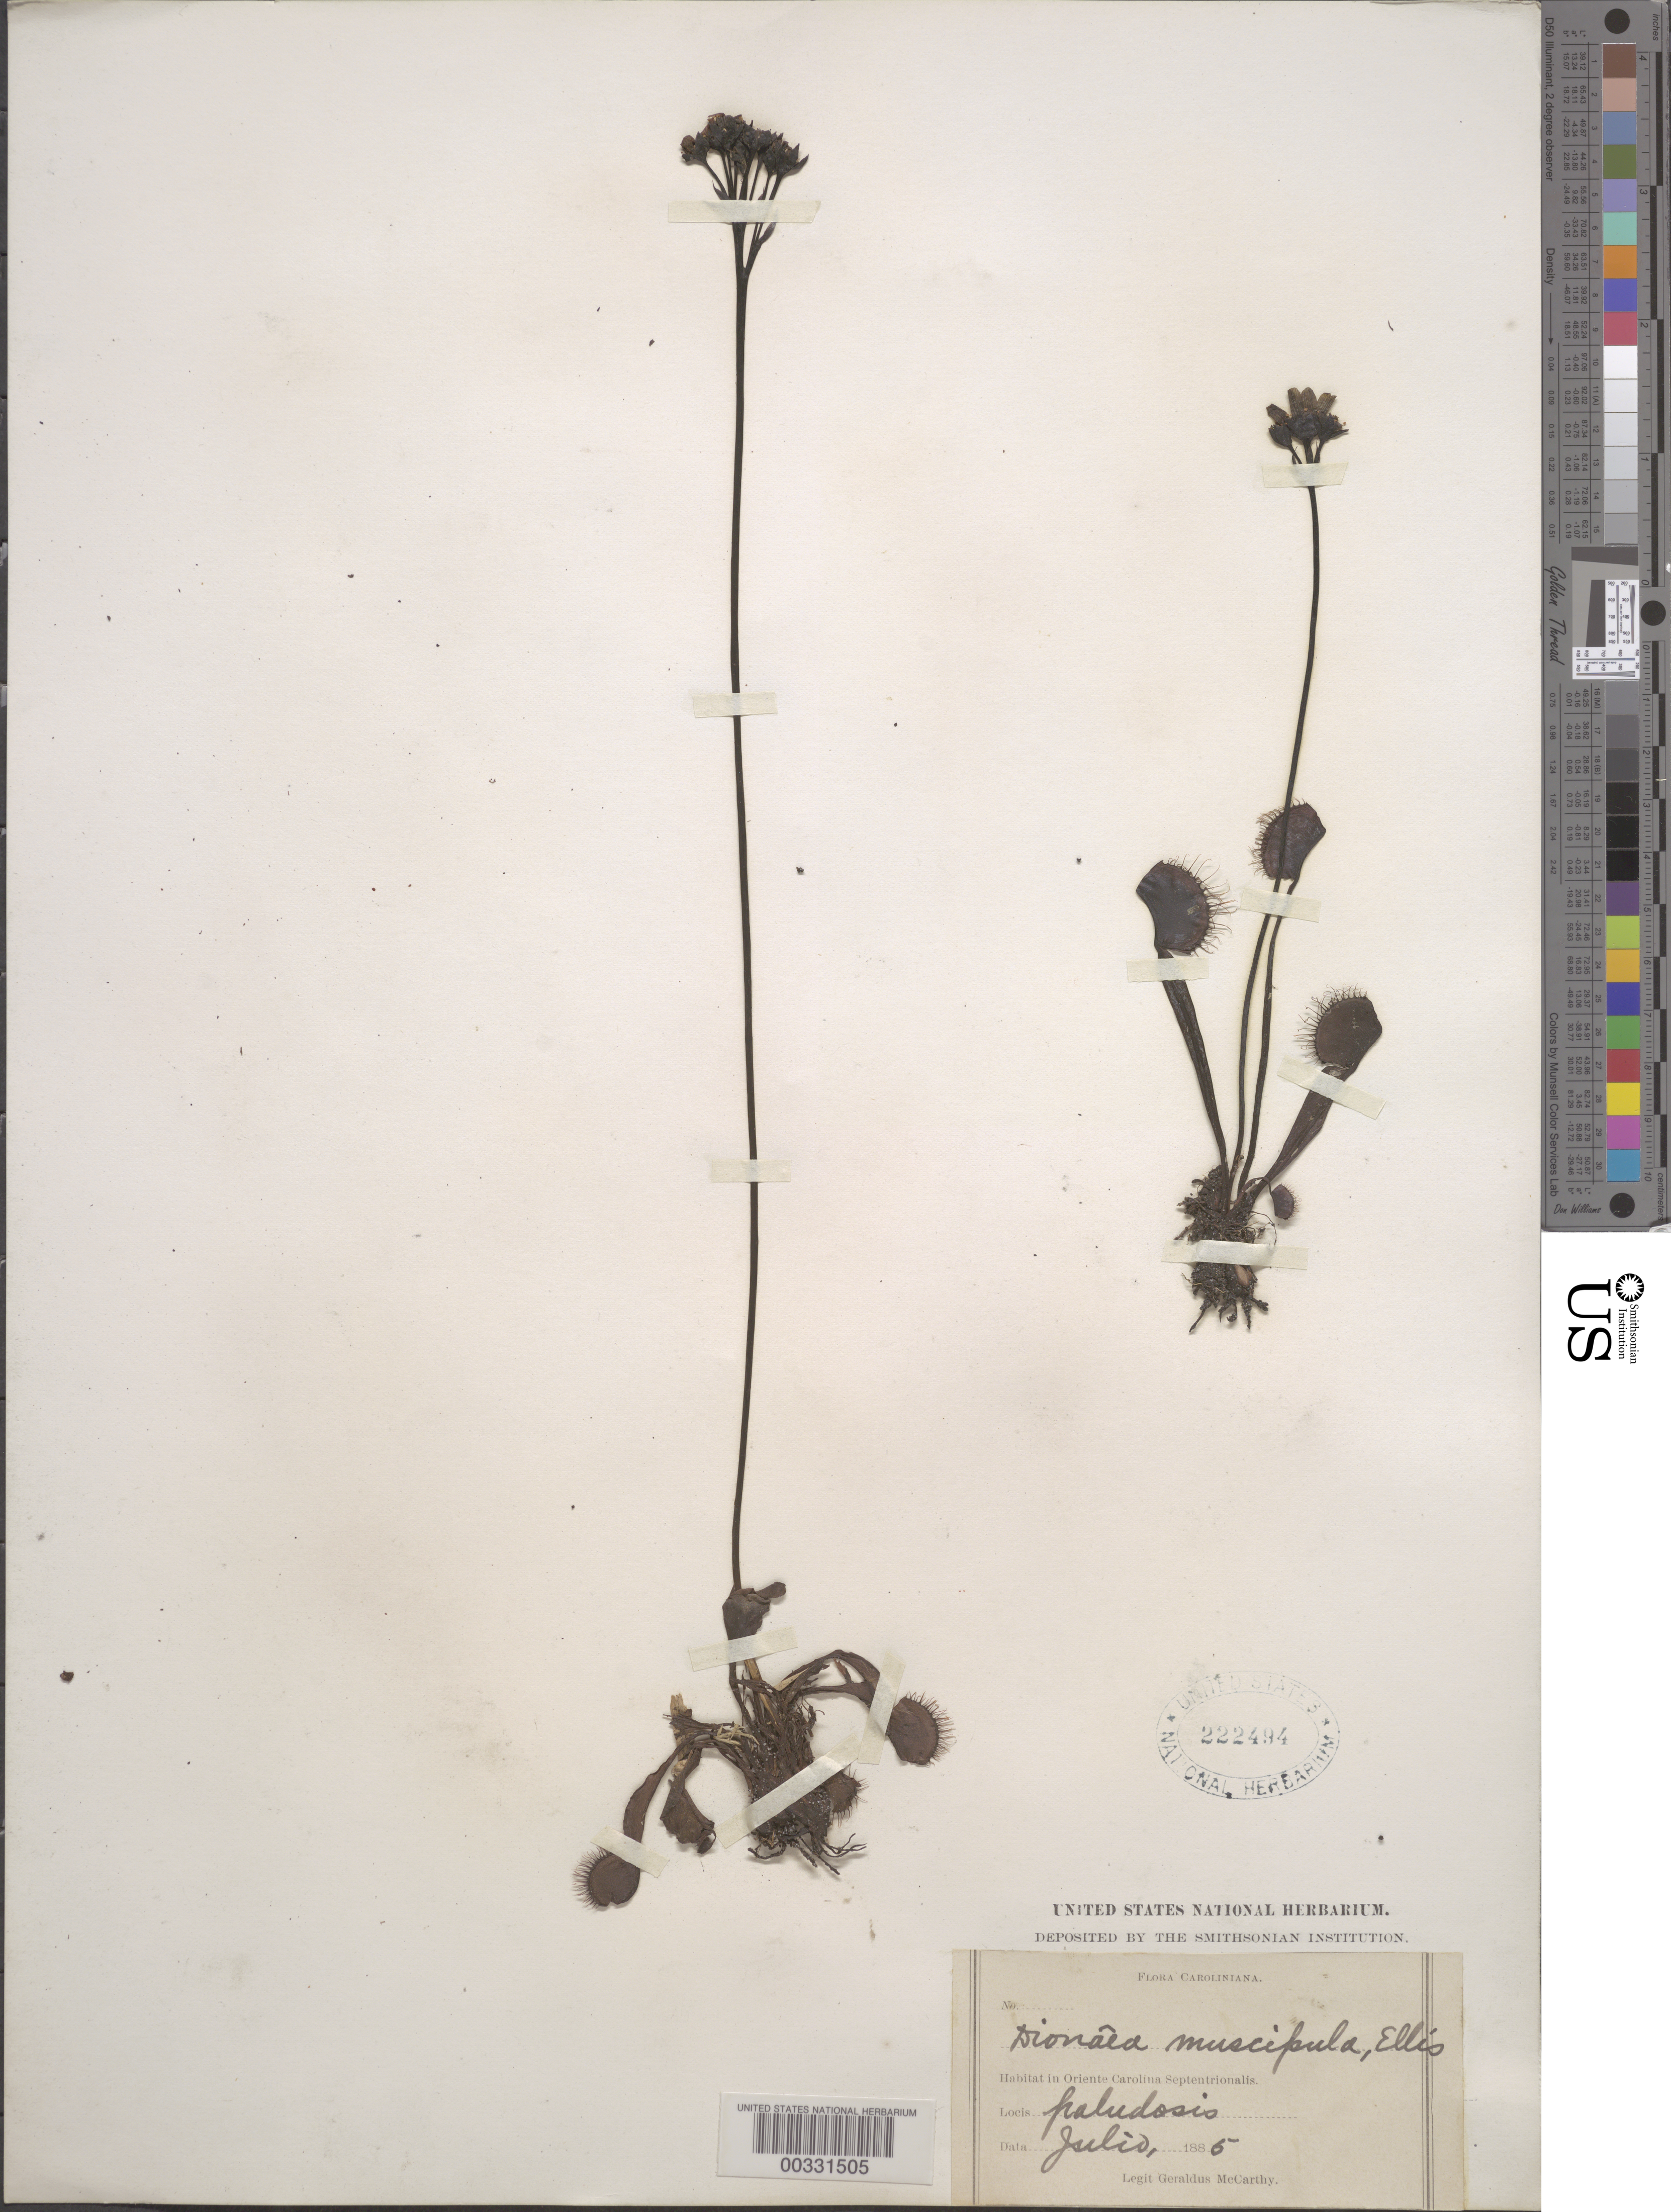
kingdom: Plantae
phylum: Tracheophyta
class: Magnoliopsida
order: Caryophyllales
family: Droseraceae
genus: Dionaea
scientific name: Dionaea muscipula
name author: J. Ellis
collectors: G. McCarthy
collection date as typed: Jul 1885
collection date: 1885-07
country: United States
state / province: North Carolina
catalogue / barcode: US 222494